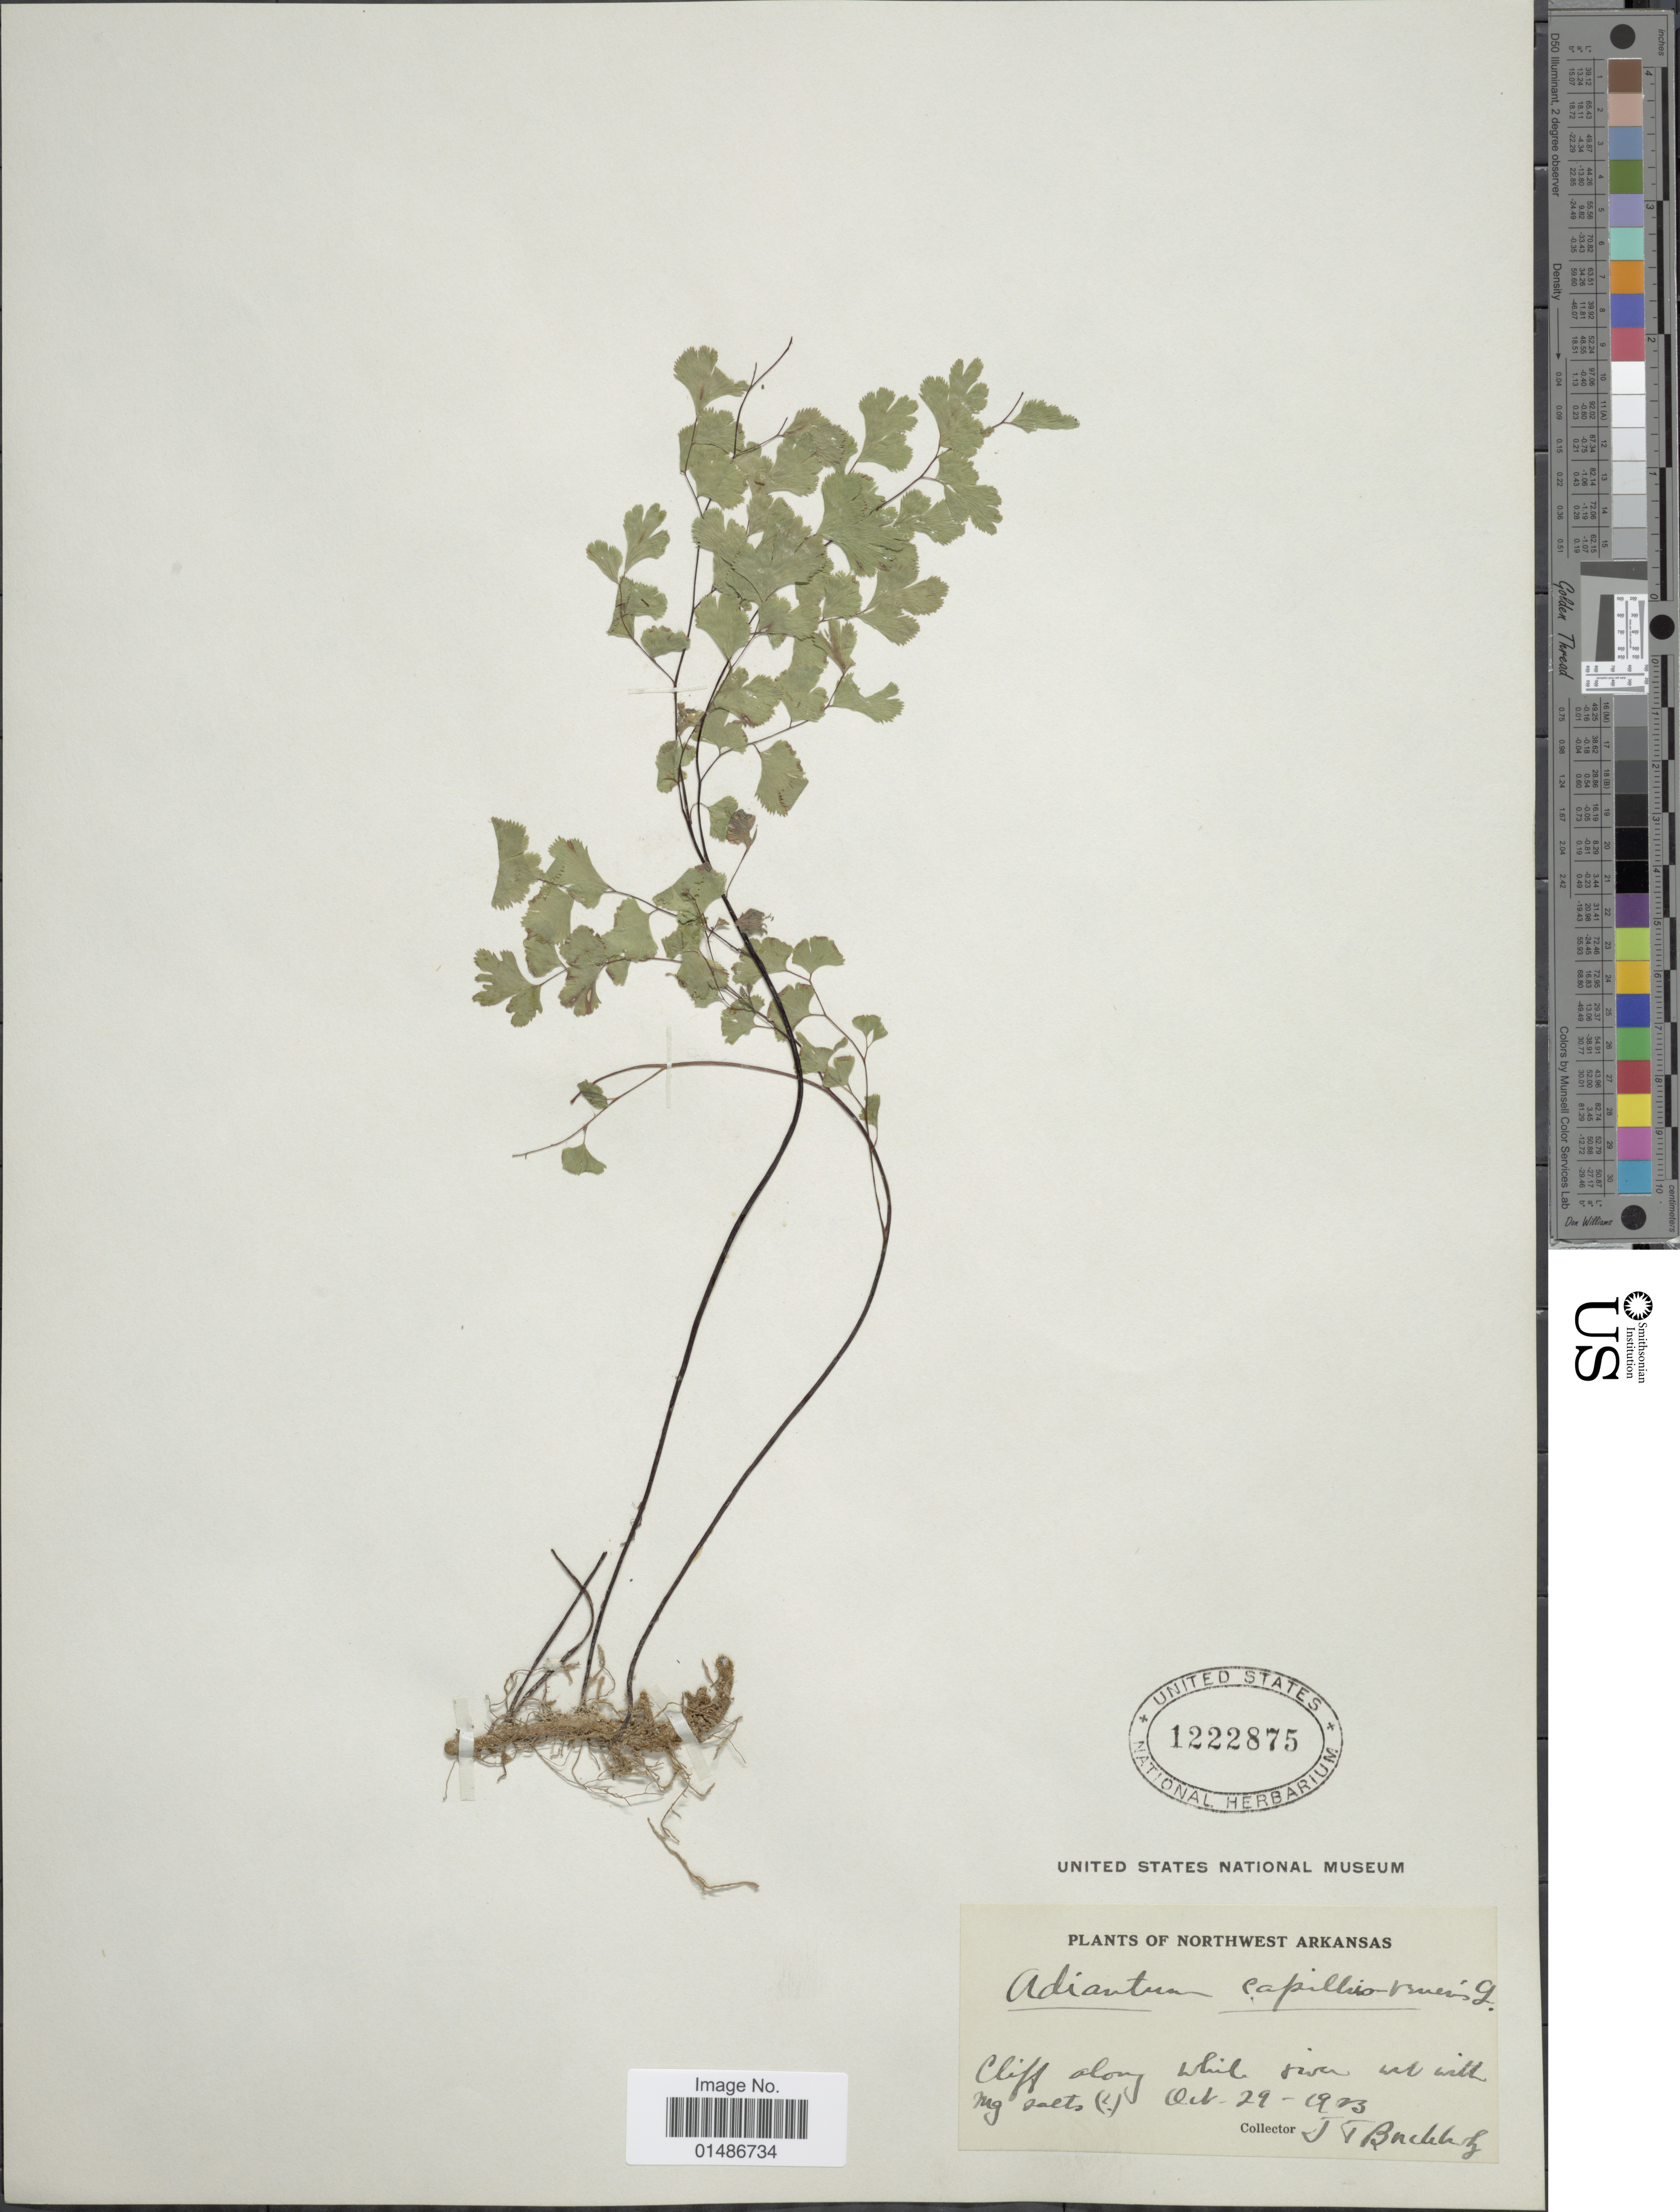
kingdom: Plantae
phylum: Tracheophyta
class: Polypodiopsida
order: Polypodiales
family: Pteridaceae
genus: Adiantum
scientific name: Adiantum capillus-veneris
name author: L.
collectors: J. T. Buckley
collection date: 1923-10-29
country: United States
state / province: Arkansas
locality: Northwest Arkansas. Cliff along White river wet with Mg salts.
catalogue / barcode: US 1222875